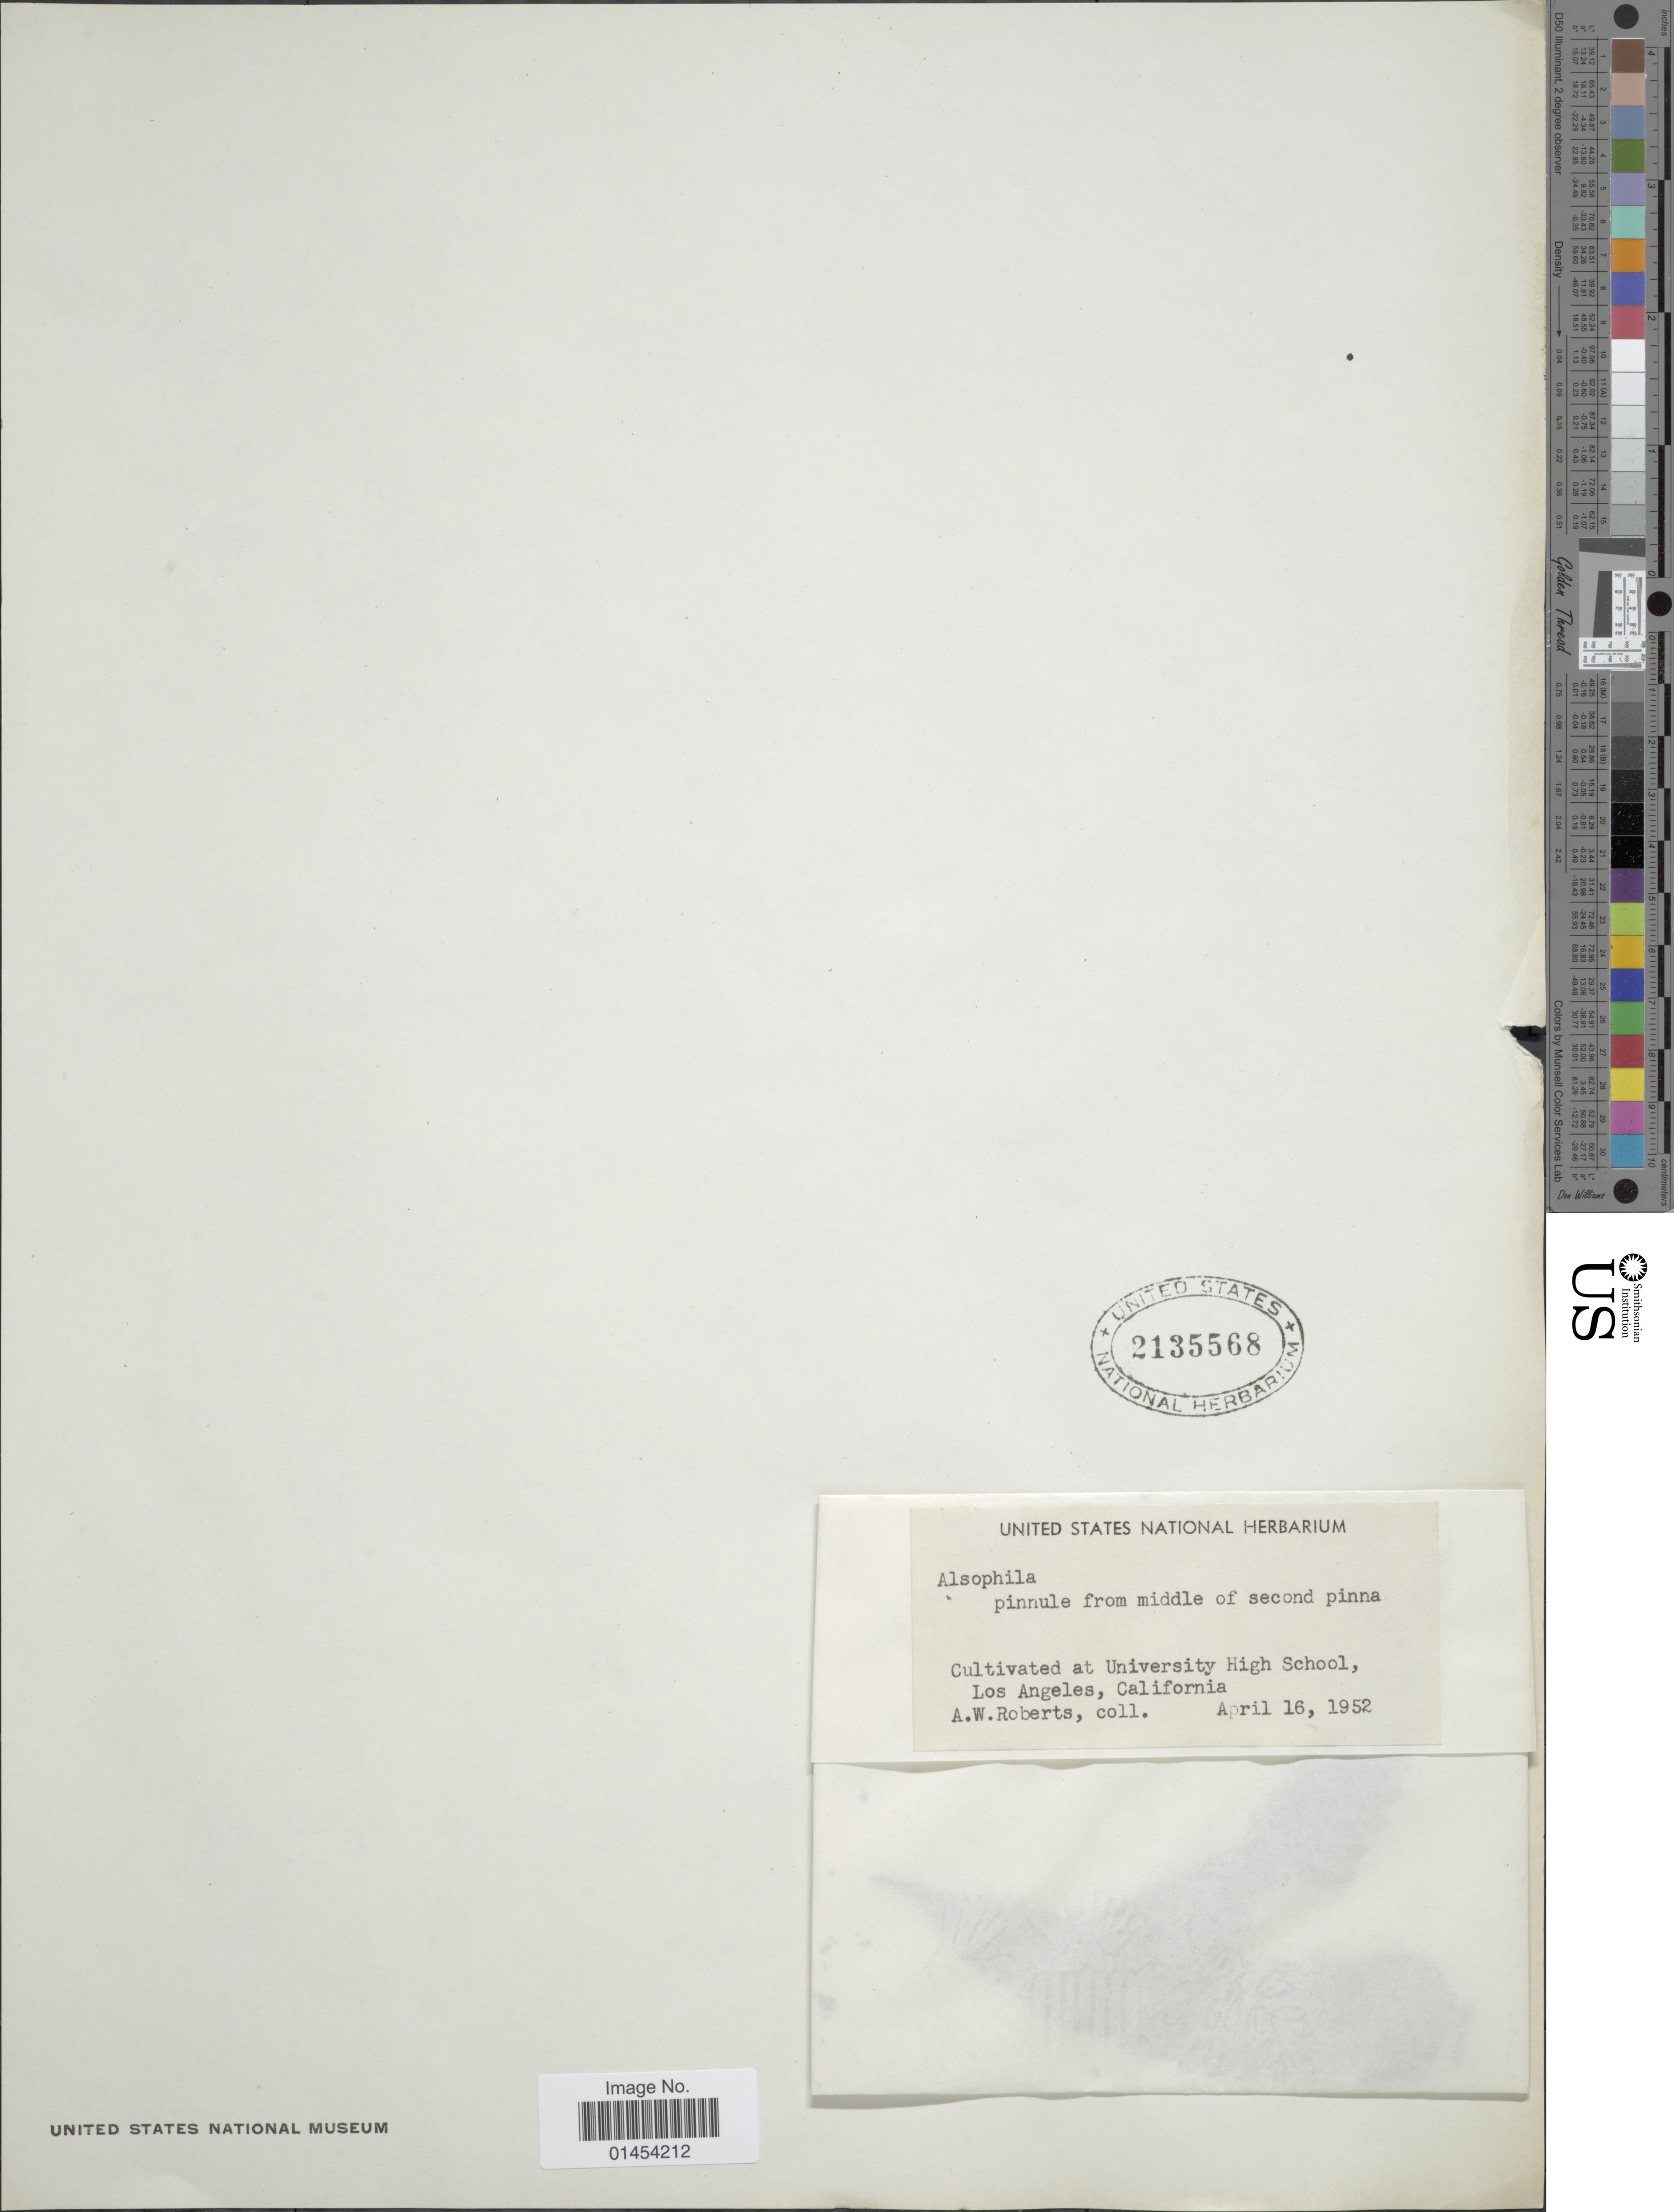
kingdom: Plantae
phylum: Tracheophyta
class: Polypodiopsida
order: Cyatheales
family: Cyatheaceae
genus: Alsophila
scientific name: Alsophila sp.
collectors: A. Roberts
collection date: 1952-04-16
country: United States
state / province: California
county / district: Los Angeles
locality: Cultivated at University High School. Los Angeles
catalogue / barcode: US 2135568